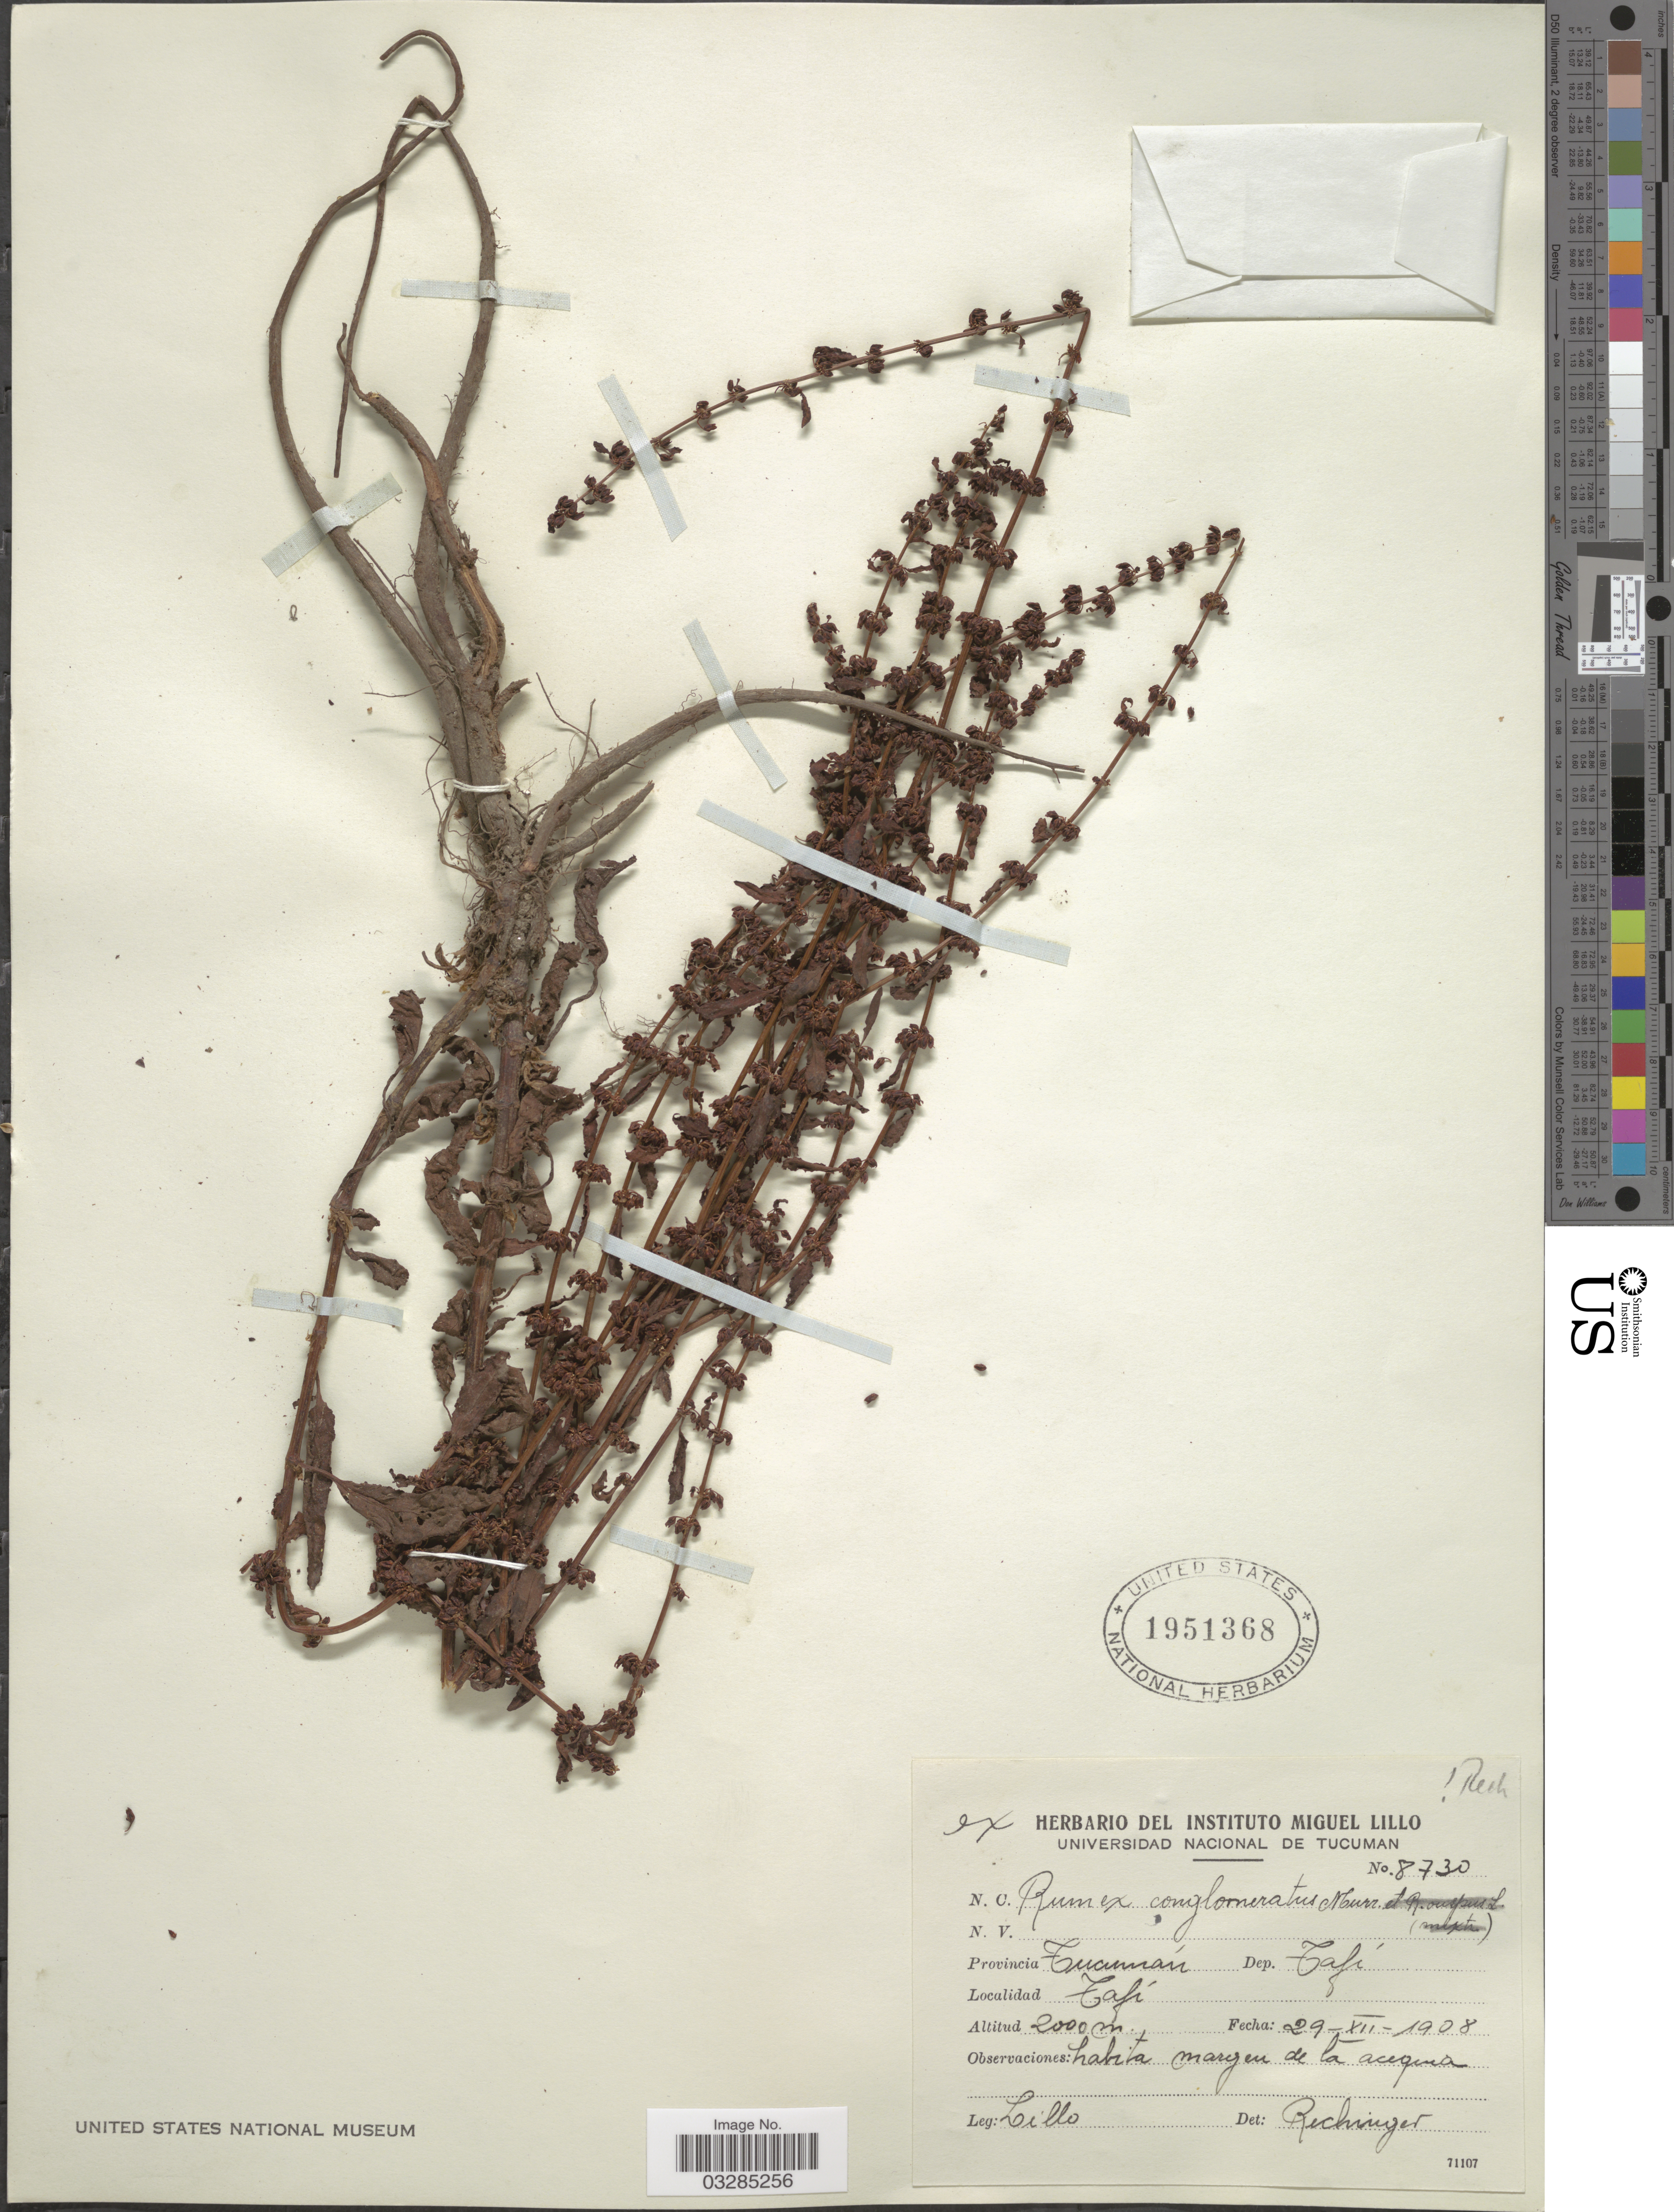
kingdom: Plantae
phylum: Tracheophyta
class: Magnoliopsida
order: Caryophyllales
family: Polygonaceae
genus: Rumex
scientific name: Rumex conglomeratus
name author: Murray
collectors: -. Lillo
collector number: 8730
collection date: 1908-12-29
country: Argentina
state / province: Tucuman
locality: Dep. Tafí. Tafí.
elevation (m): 2000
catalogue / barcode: US 1951368